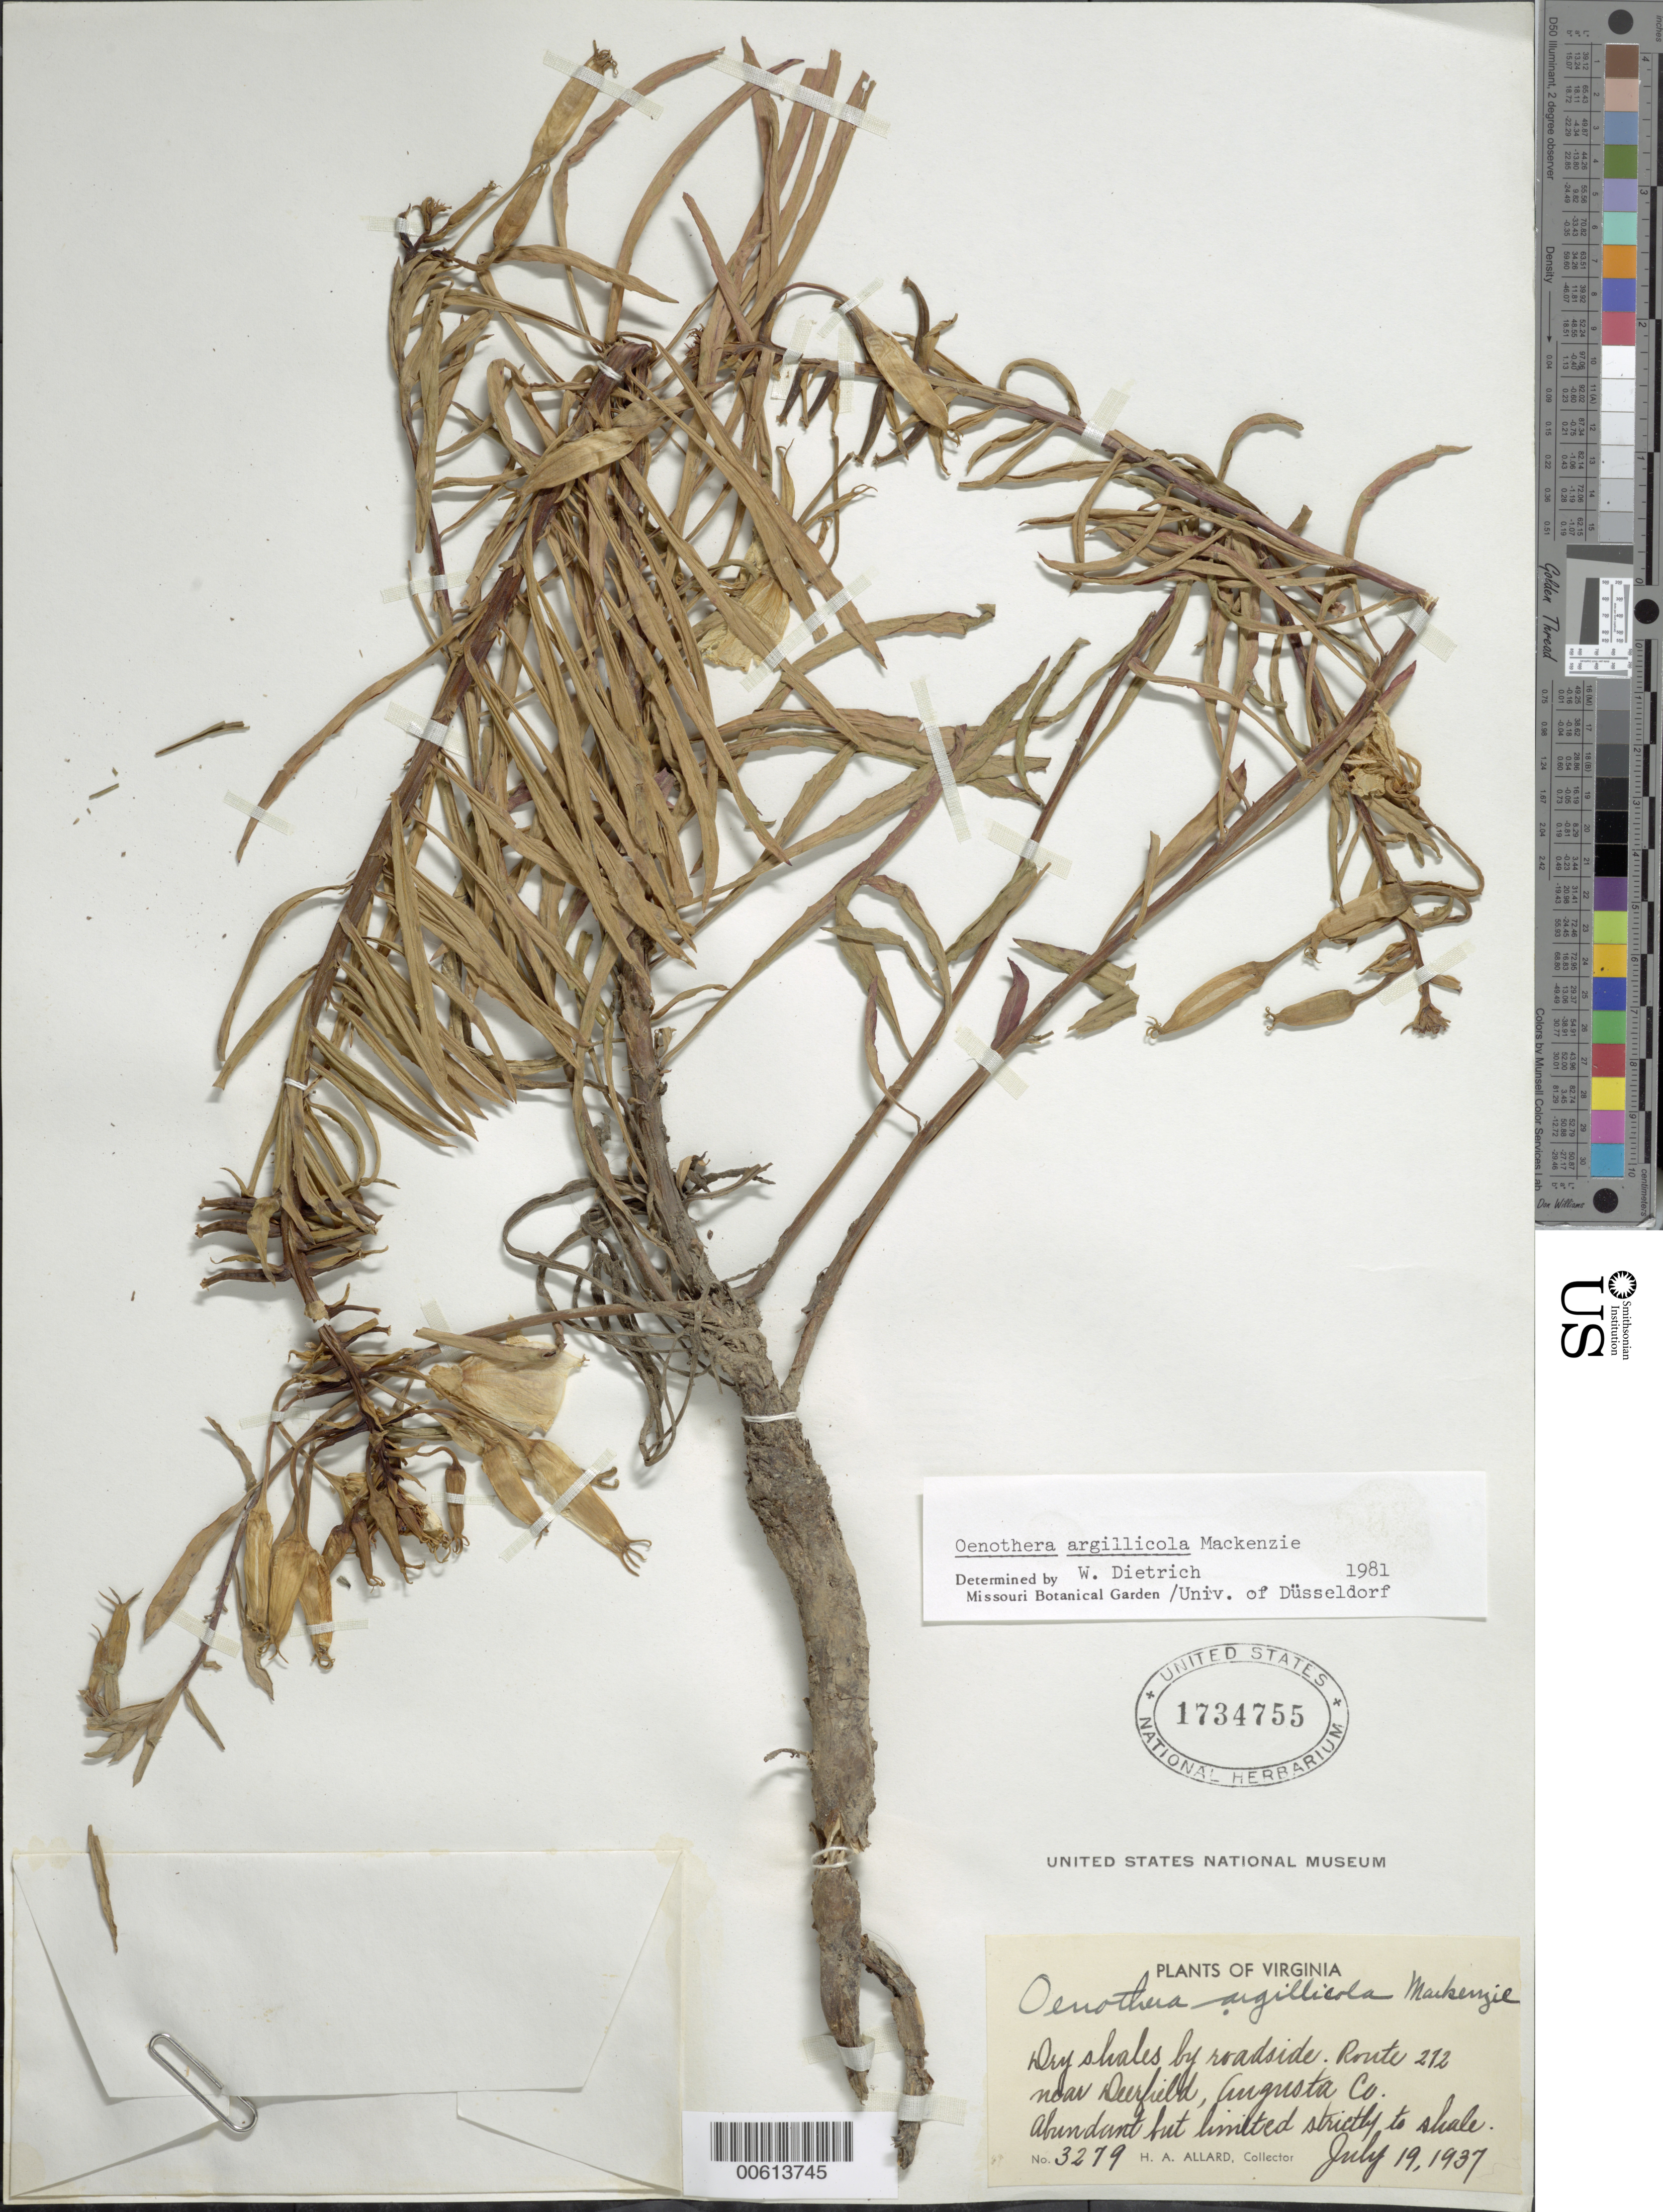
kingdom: Plantae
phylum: Tracheophyta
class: Magnoliopsida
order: Myrtales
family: Onagraceae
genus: Oenothera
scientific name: Oenothera argillicola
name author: Mackenz.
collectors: H. A. Allard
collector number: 3279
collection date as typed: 19 Jul 1937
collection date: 1937-07-19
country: United States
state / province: Virginia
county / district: Augusta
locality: Near Deerfield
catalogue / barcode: US 1734755